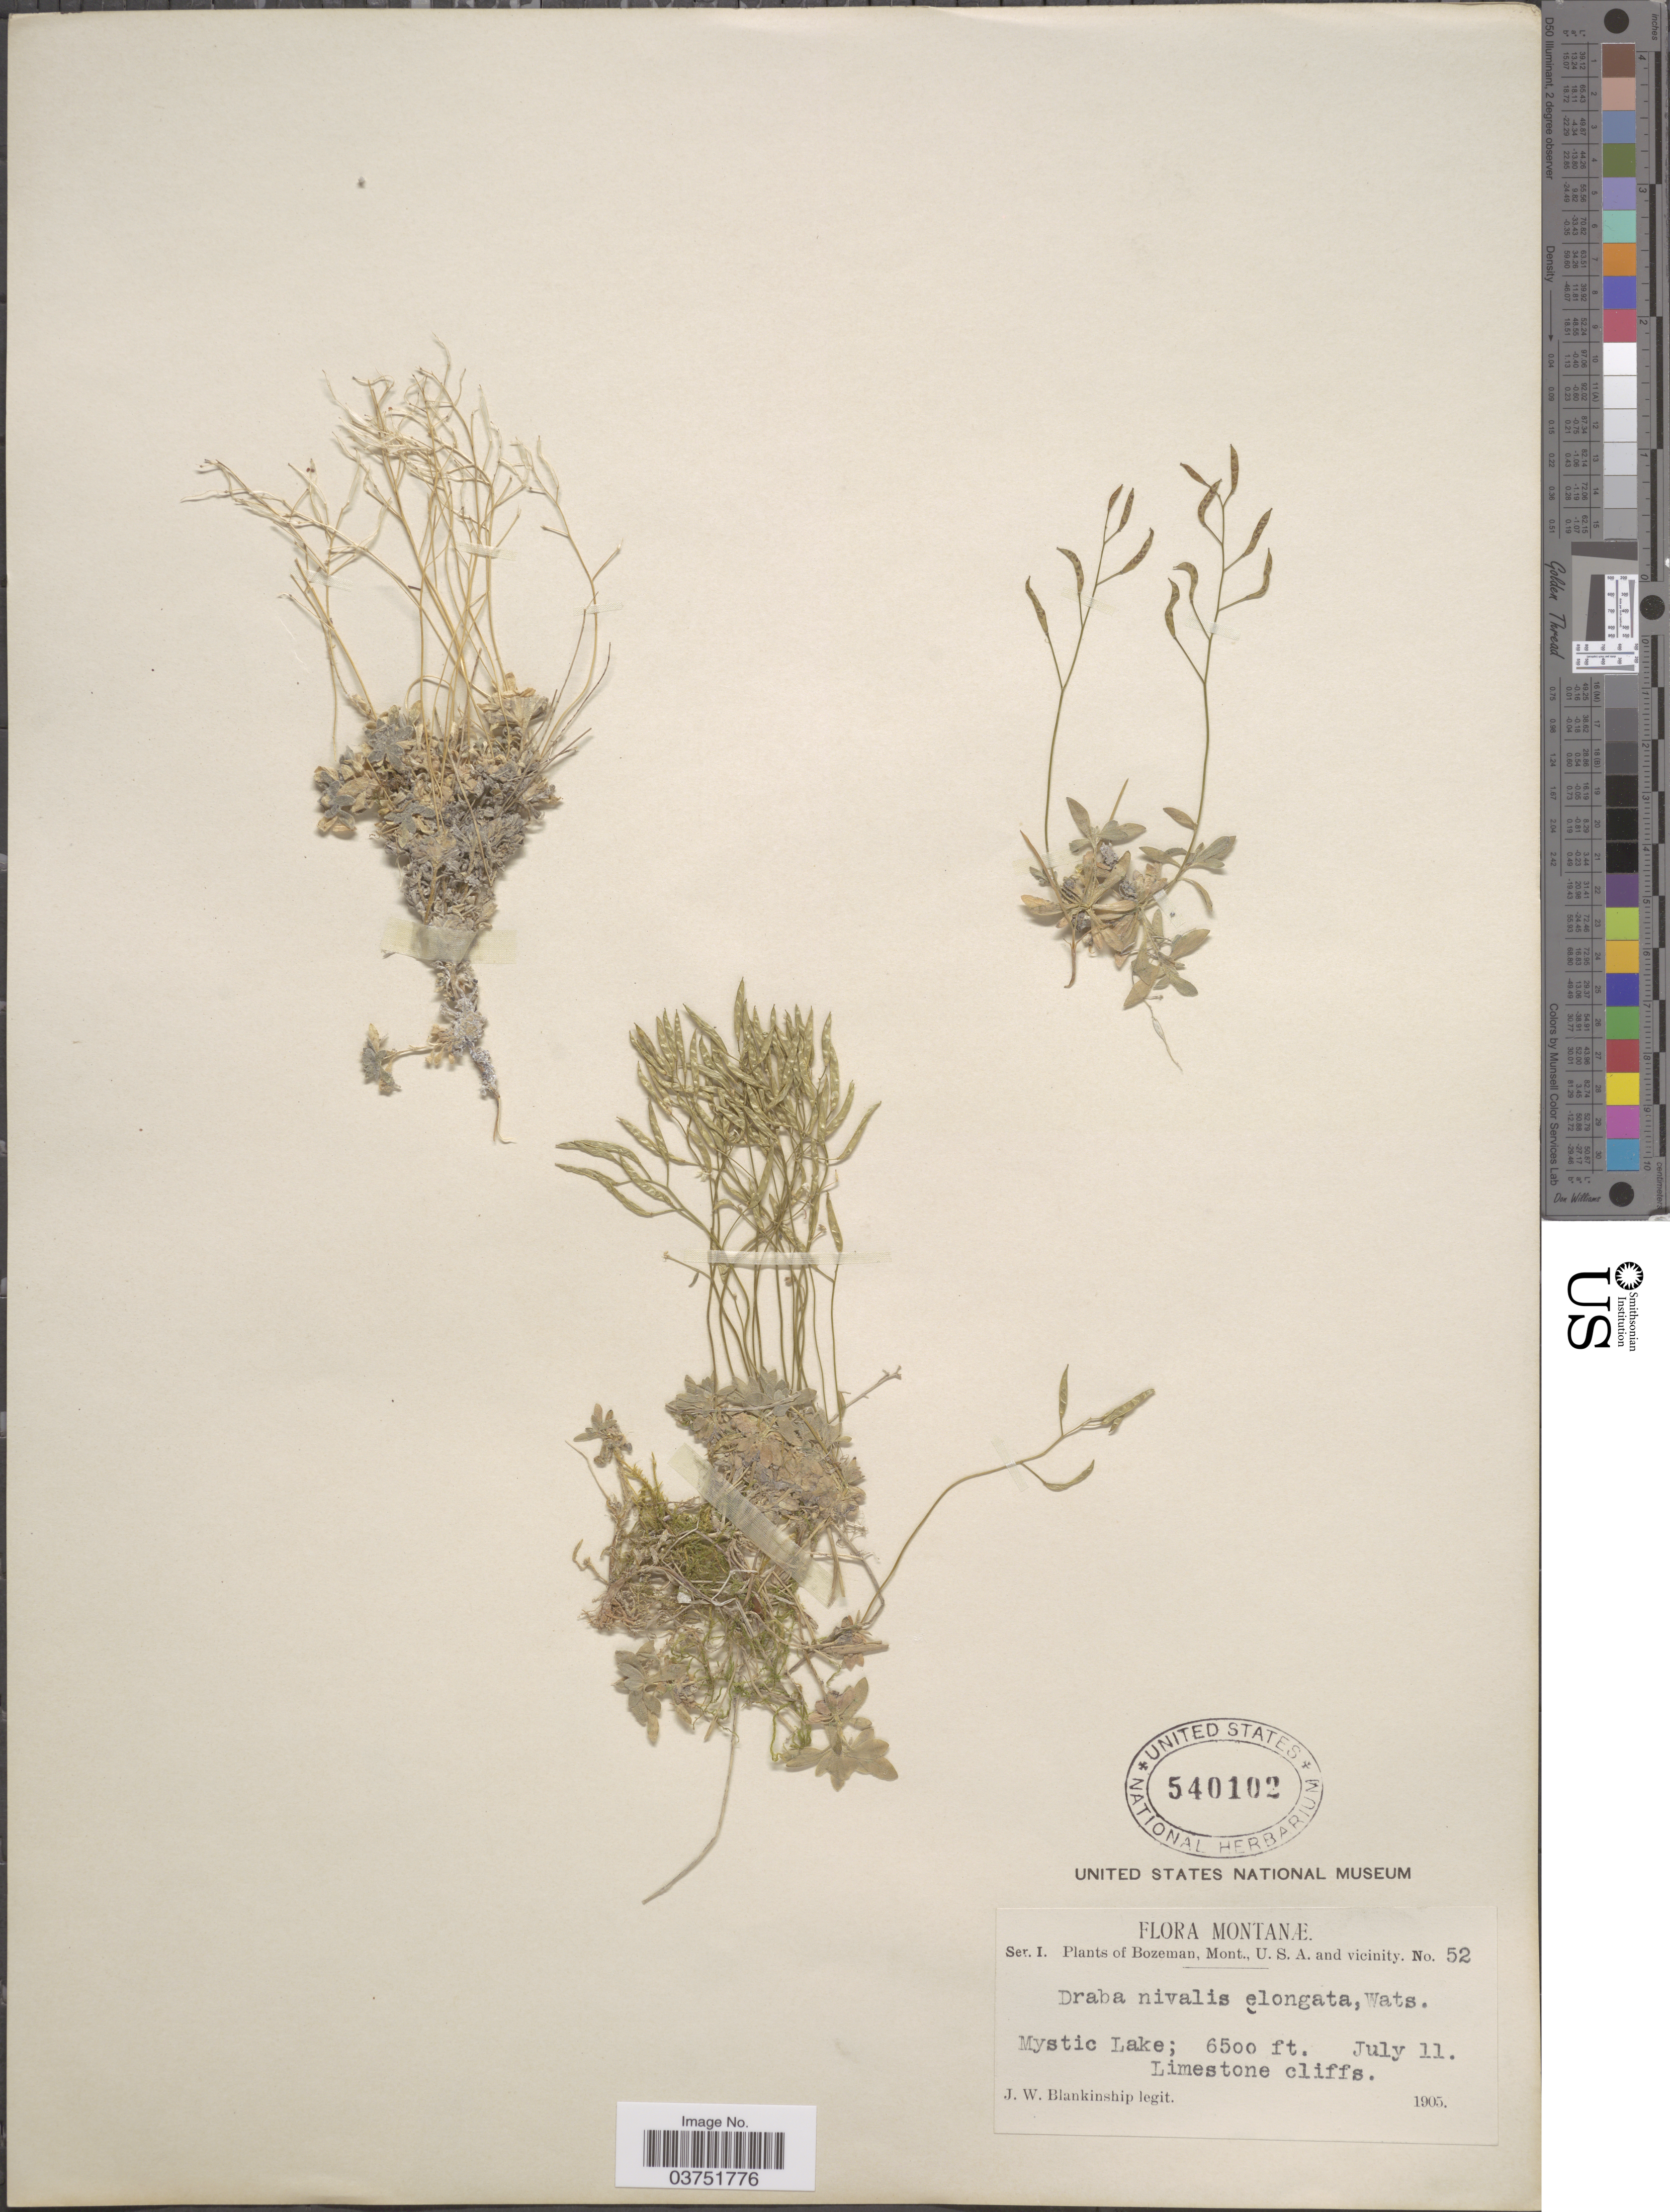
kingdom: Plantae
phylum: Tracheophyta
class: Magnoliopsida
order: Brassicales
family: Brassicaceae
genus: Draba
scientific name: Draba lonchocarpa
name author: Rydb.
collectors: J. W. Blankinship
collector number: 52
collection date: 1905-07-11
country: United States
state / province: Montana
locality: Mystic Lake; Limestone Cliffs.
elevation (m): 1981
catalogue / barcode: US 540102